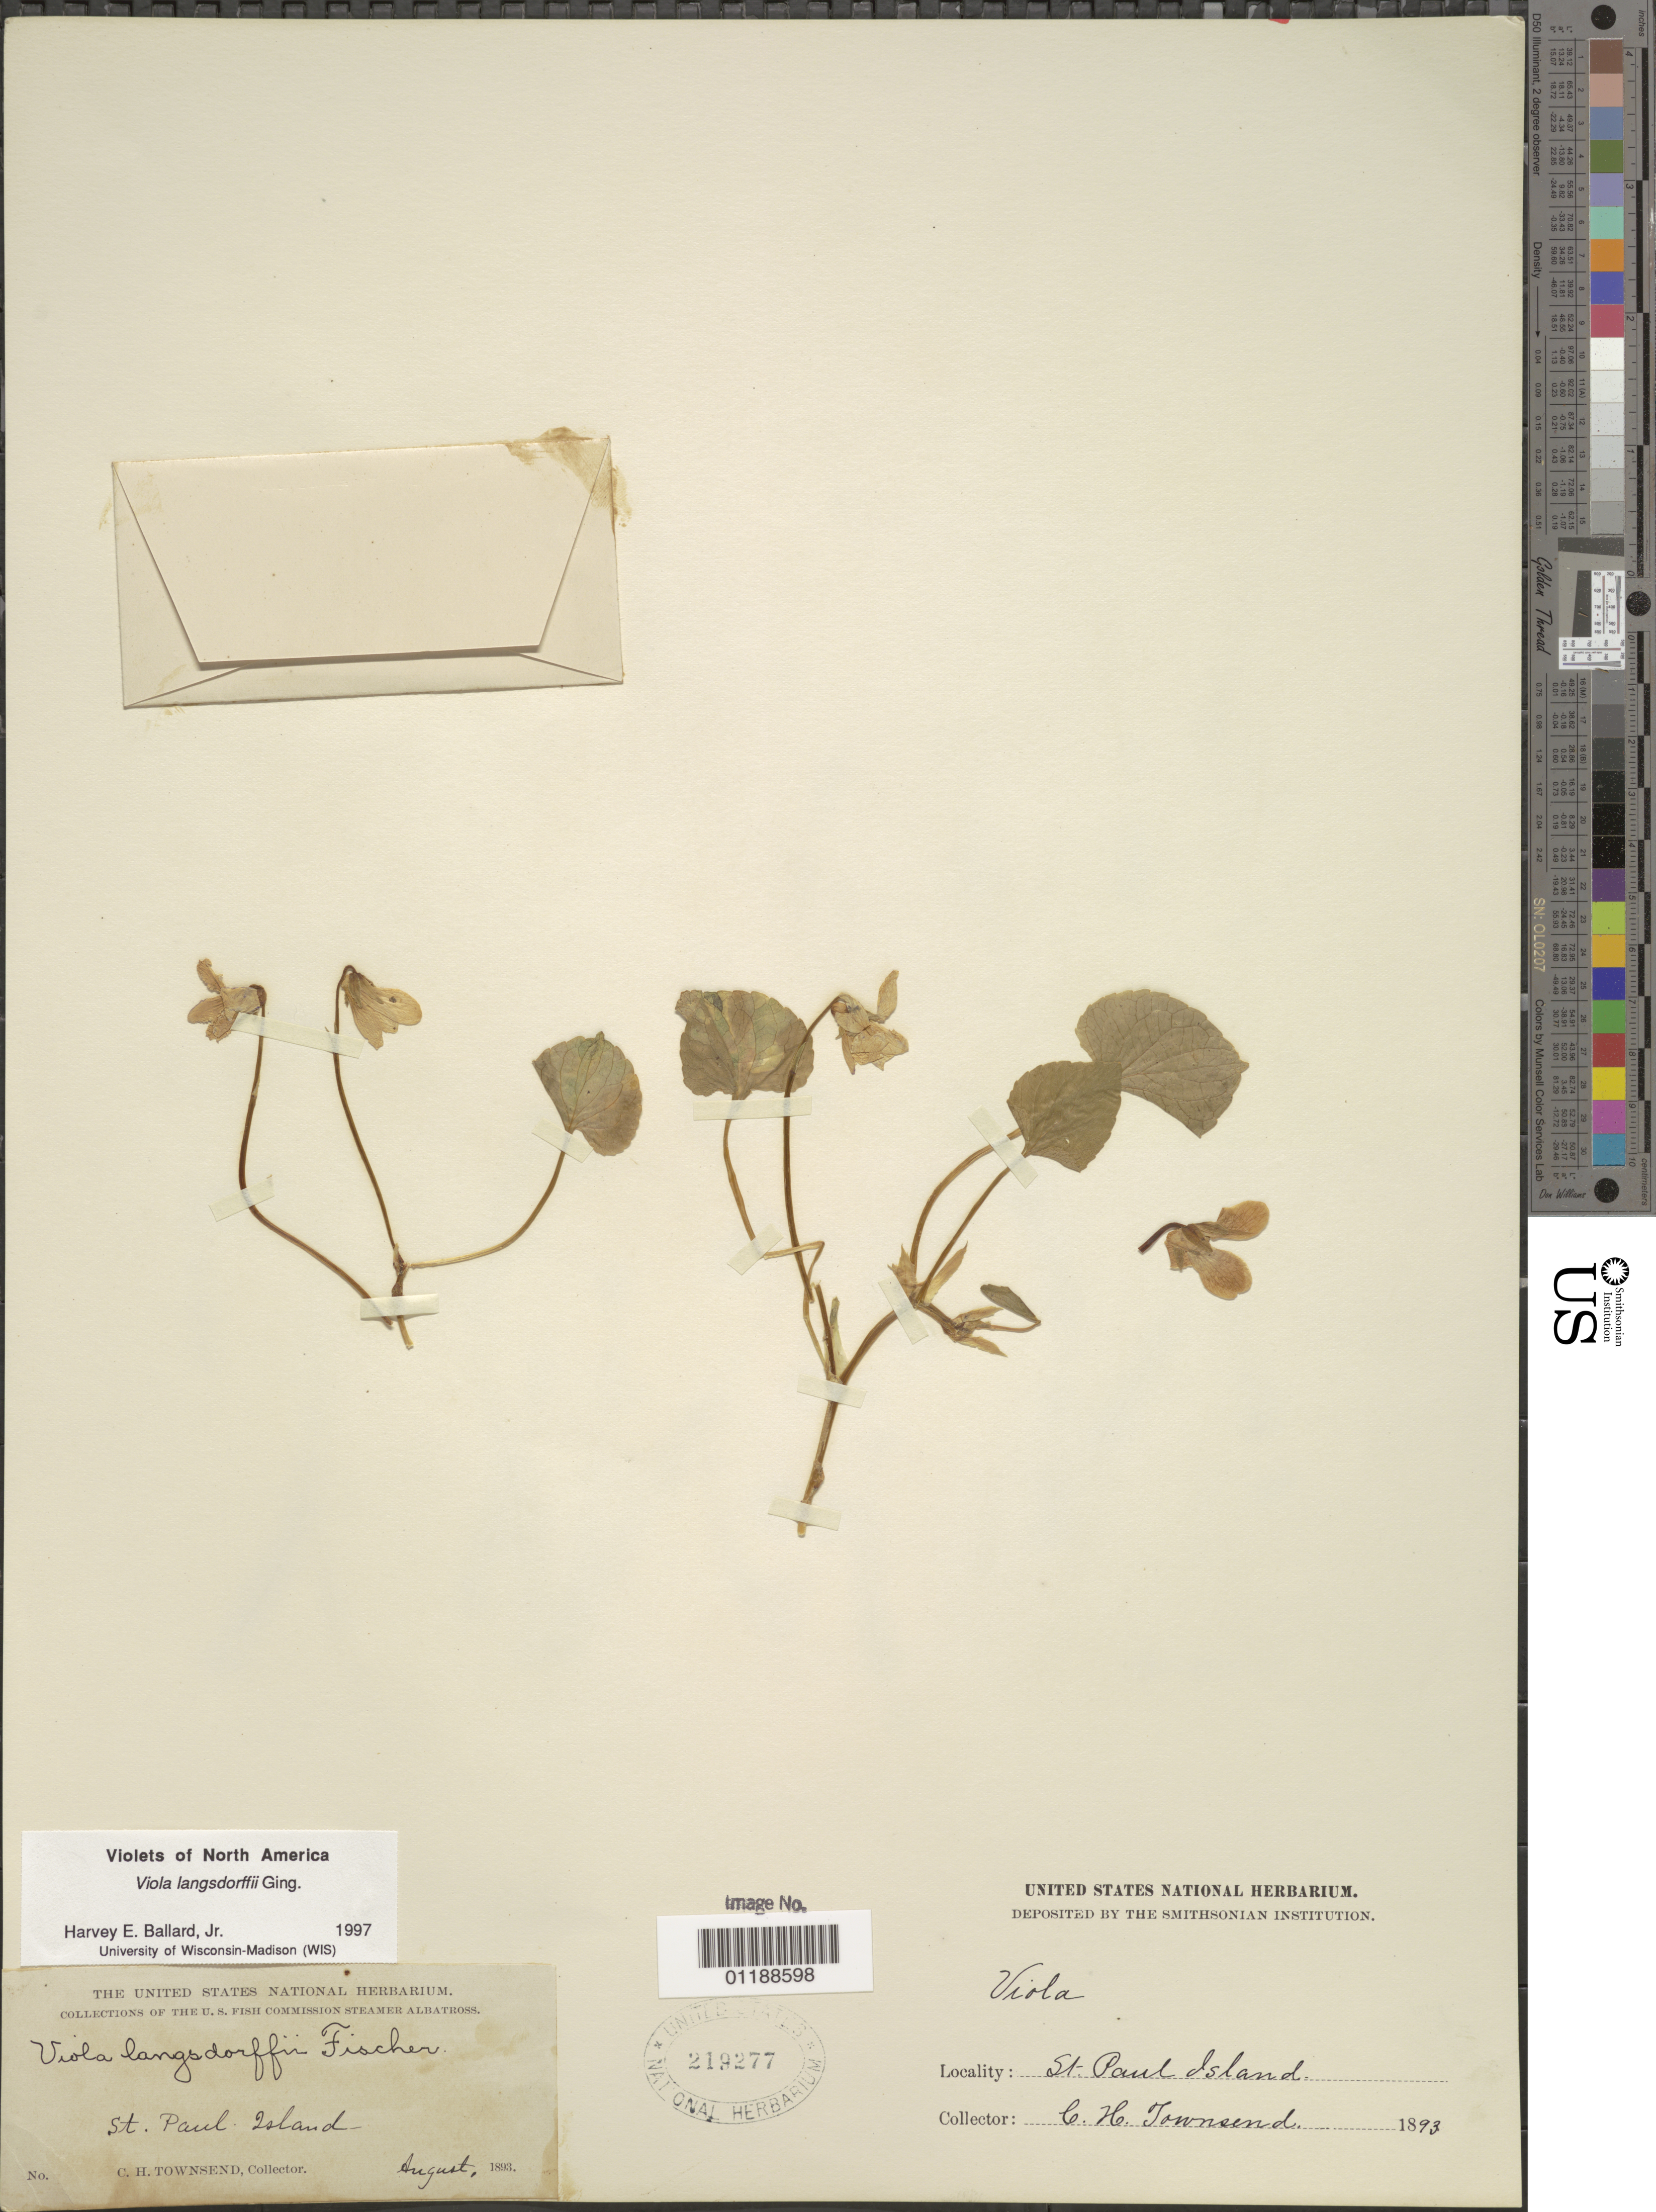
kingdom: Plantae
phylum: Tracheophyta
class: Magnoliopsida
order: Malpighiales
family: Violaceae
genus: Viola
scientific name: Viola langsdorffii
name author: Fisch. ex Ging.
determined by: Ballard, Harvey E.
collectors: C. H. Townsend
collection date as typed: Aug 1893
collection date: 1893-08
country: United States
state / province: Alaska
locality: St. Paul Island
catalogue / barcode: US 219277